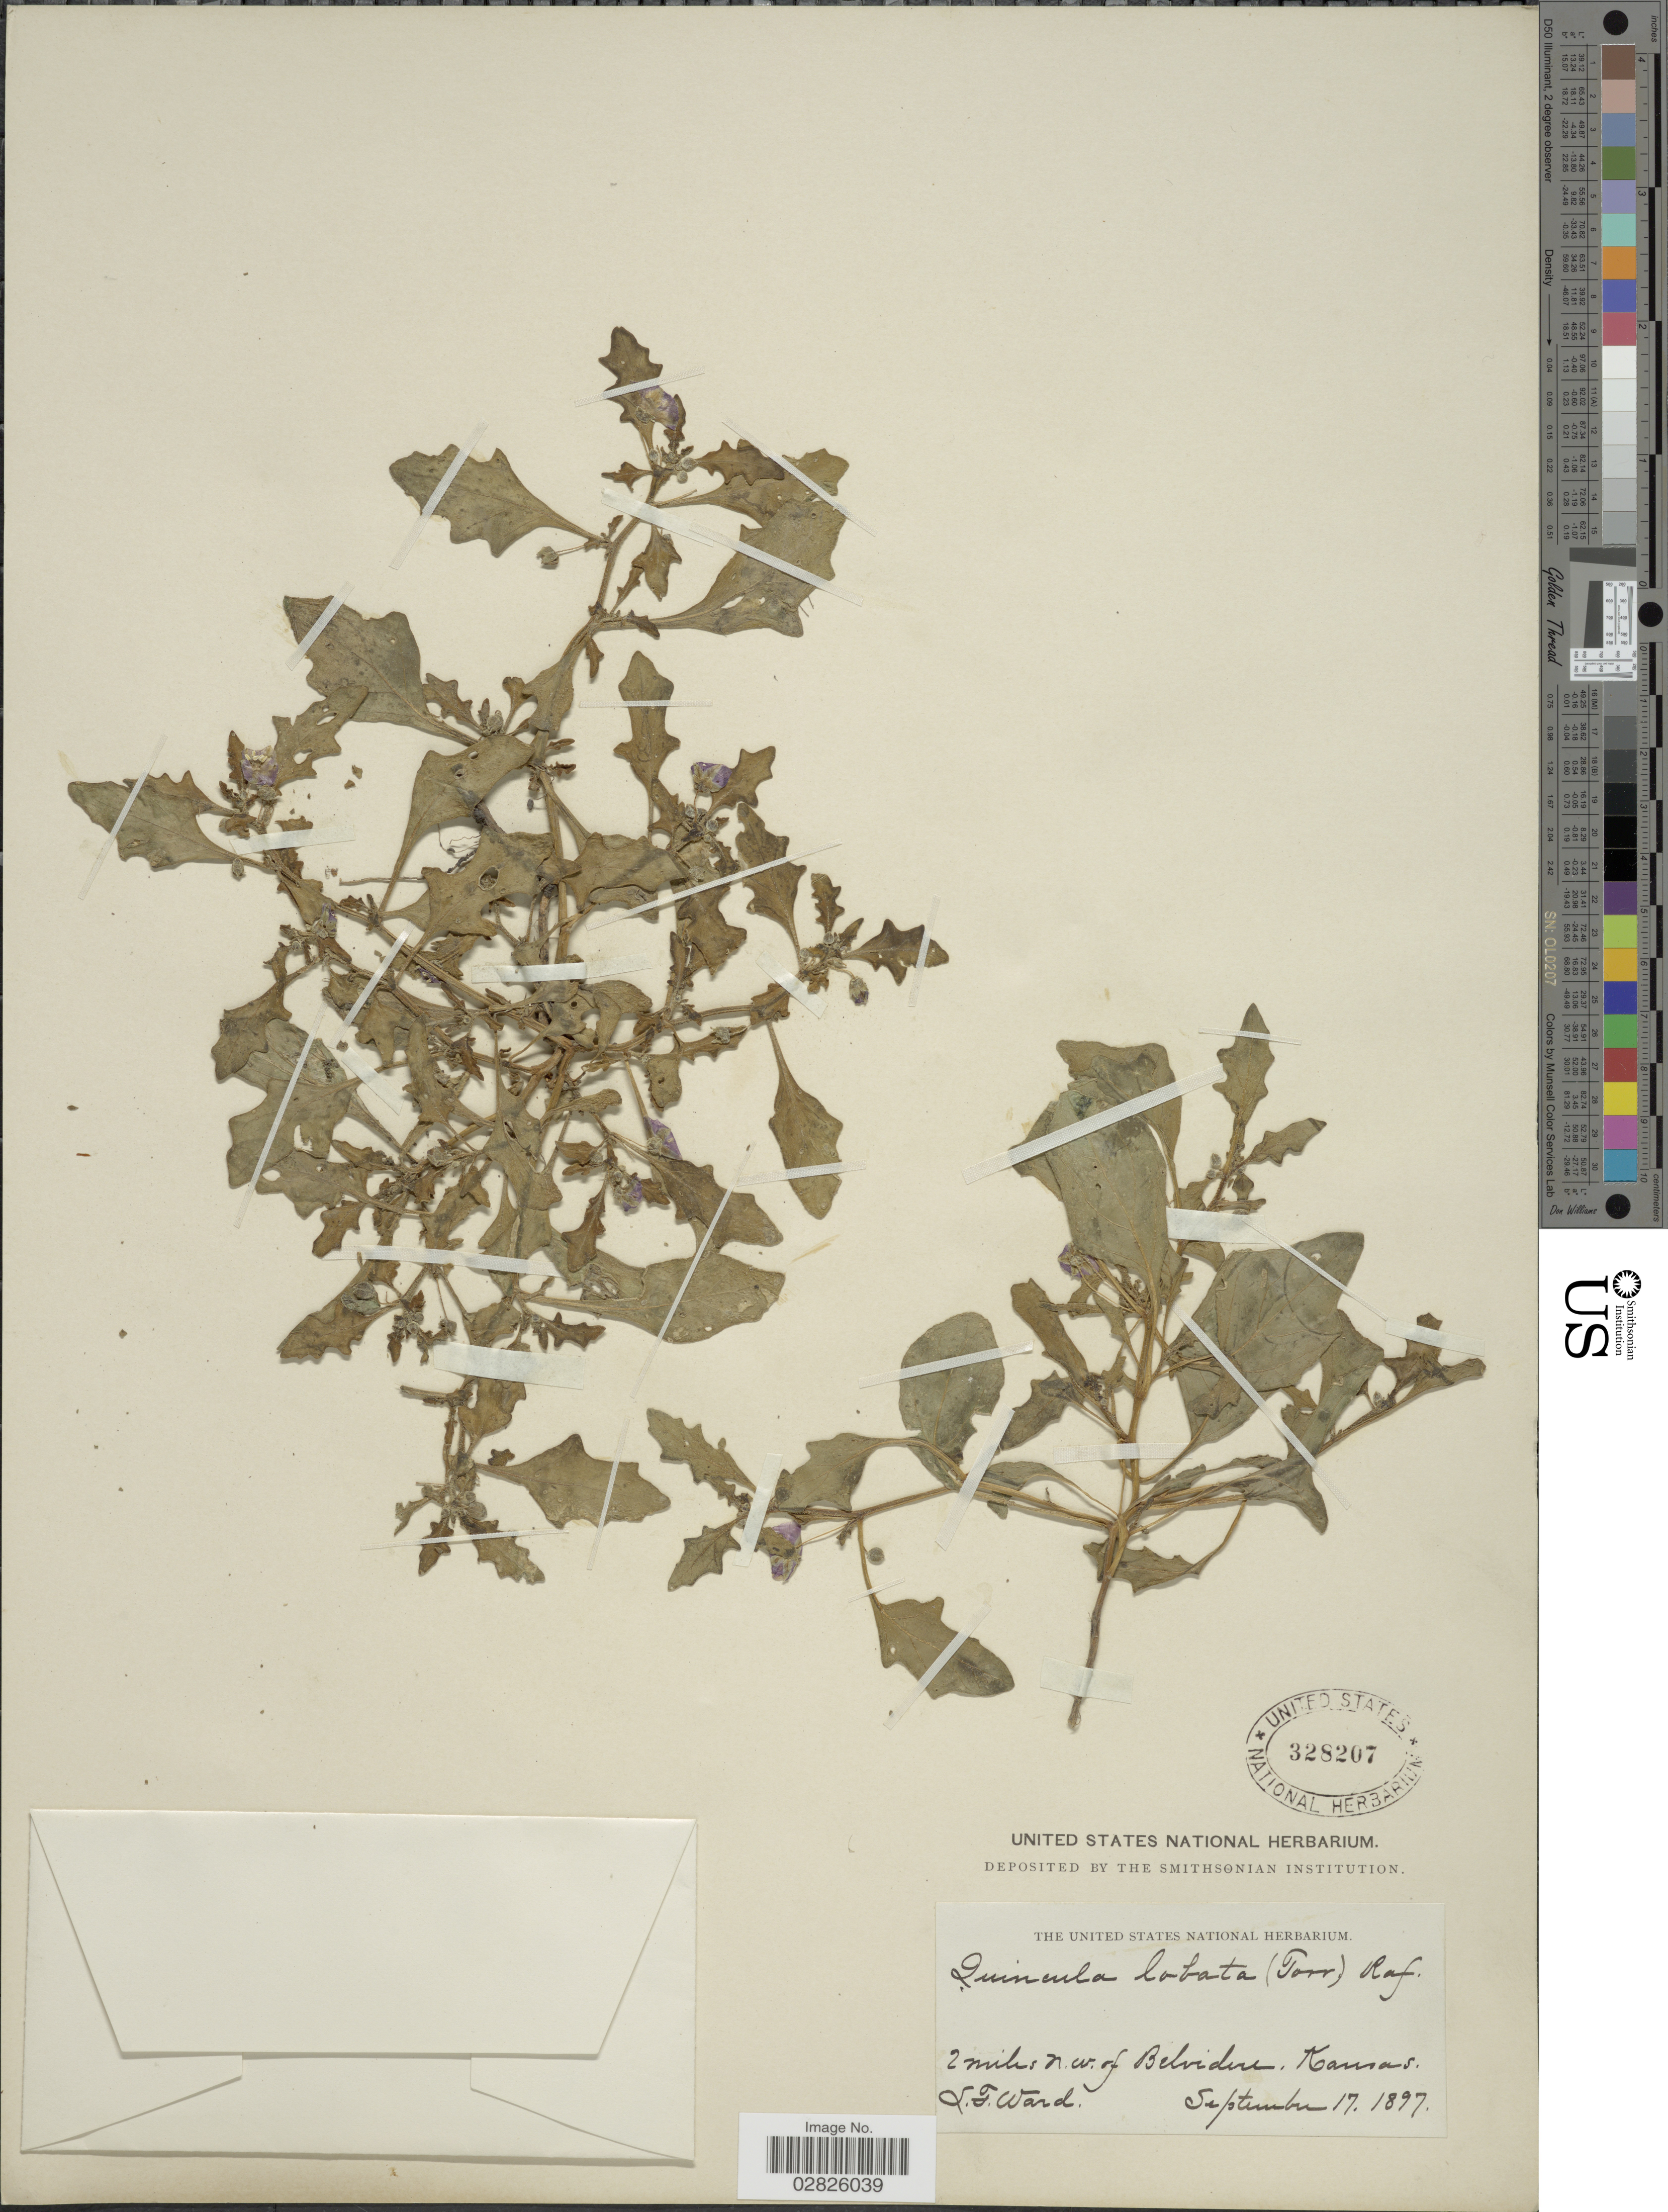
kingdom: Plantae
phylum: Tracheophyta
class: Magnoliopsida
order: Solanales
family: Solanaceae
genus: Quincula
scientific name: Quincula lobata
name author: (Torr.) Raf.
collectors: L. Ward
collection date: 1897-09-17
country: United States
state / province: Kansas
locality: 2 miles n.w. of Belvidere.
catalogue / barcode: US 328207